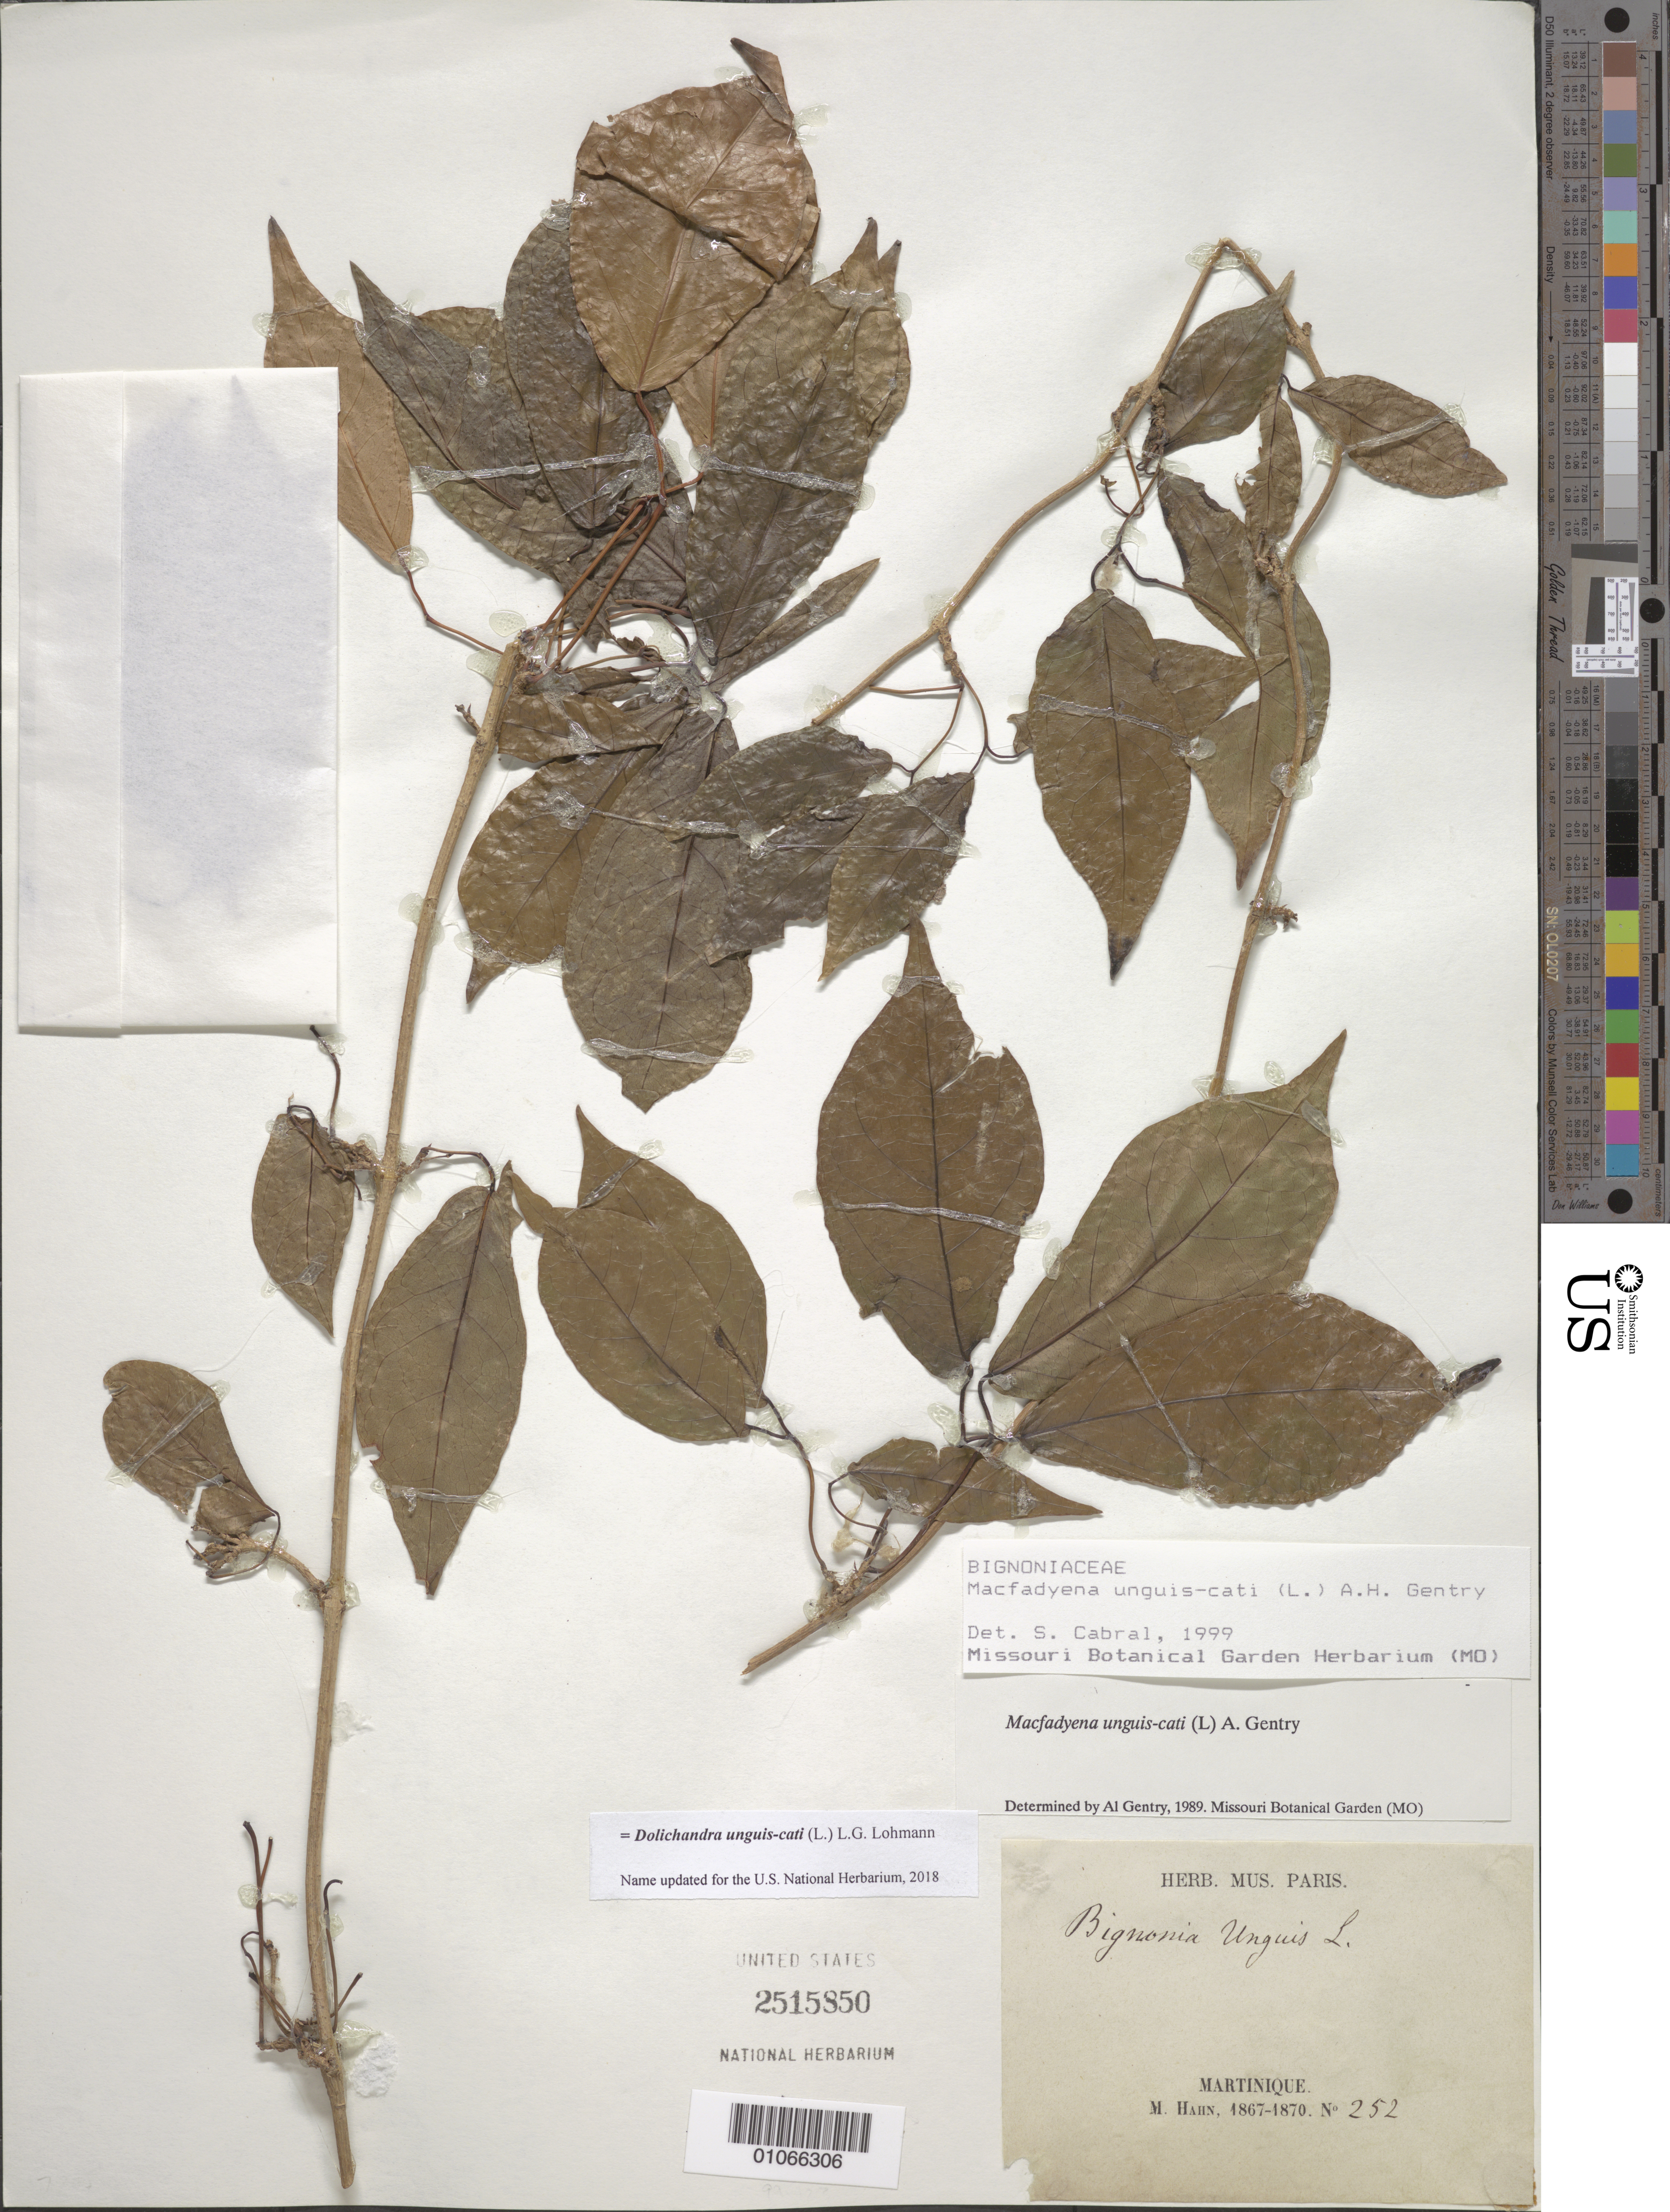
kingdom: Plantae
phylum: Tracheophyta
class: Magnoliopsida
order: Lamiales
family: Bignoniaceae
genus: Dolichandra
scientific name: Dolichandra unguis-cati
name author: (L.) L.G. Lohmann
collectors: M. Hahn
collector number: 252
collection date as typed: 01 Jan 1867 to 31 Dec 1870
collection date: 1867-01-01/1870-12-31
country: Martinique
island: Martinique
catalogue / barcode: US 2515850